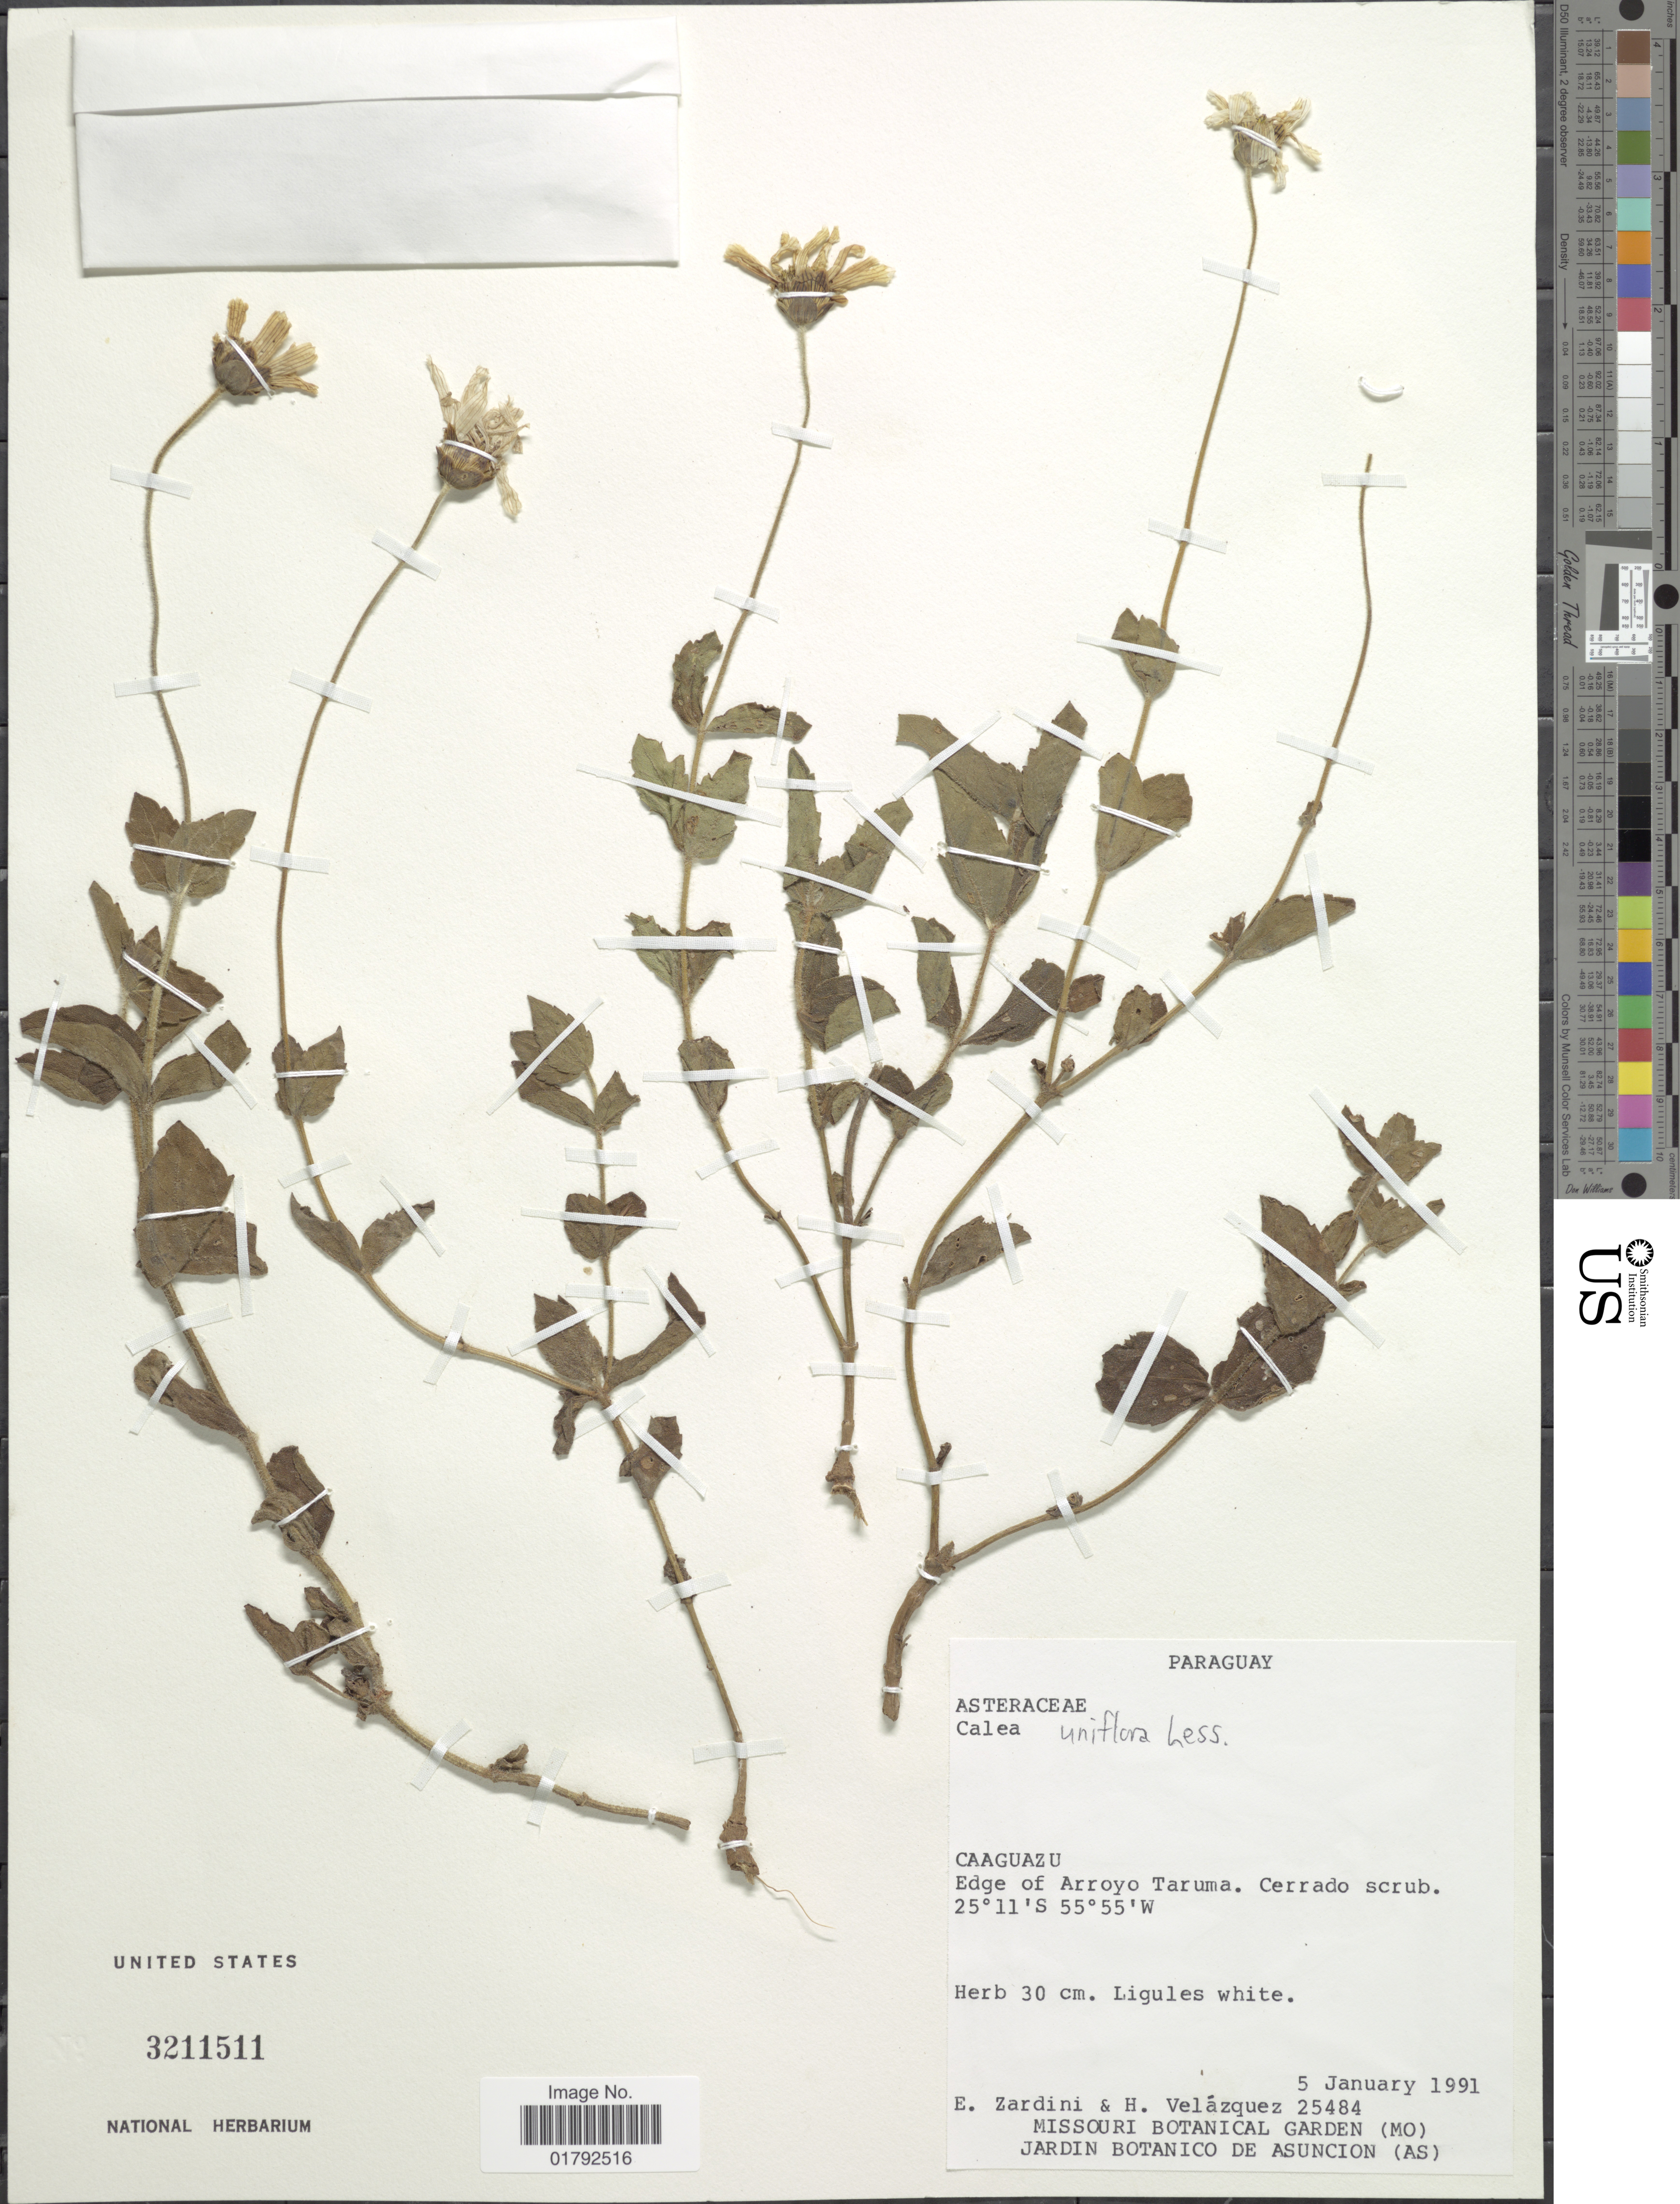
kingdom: Plantae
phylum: Tracheophyta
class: Magnoliopsida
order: Asterales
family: Asteraceae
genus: Calea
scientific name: Calea uniflora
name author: Less.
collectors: E. M. Zardini & H. Velázquez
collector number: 25484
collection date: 1991-01-05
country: Paraguay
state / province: Caaguazu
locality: Edge of Arroyo Taruma.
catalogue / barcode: US 3211511